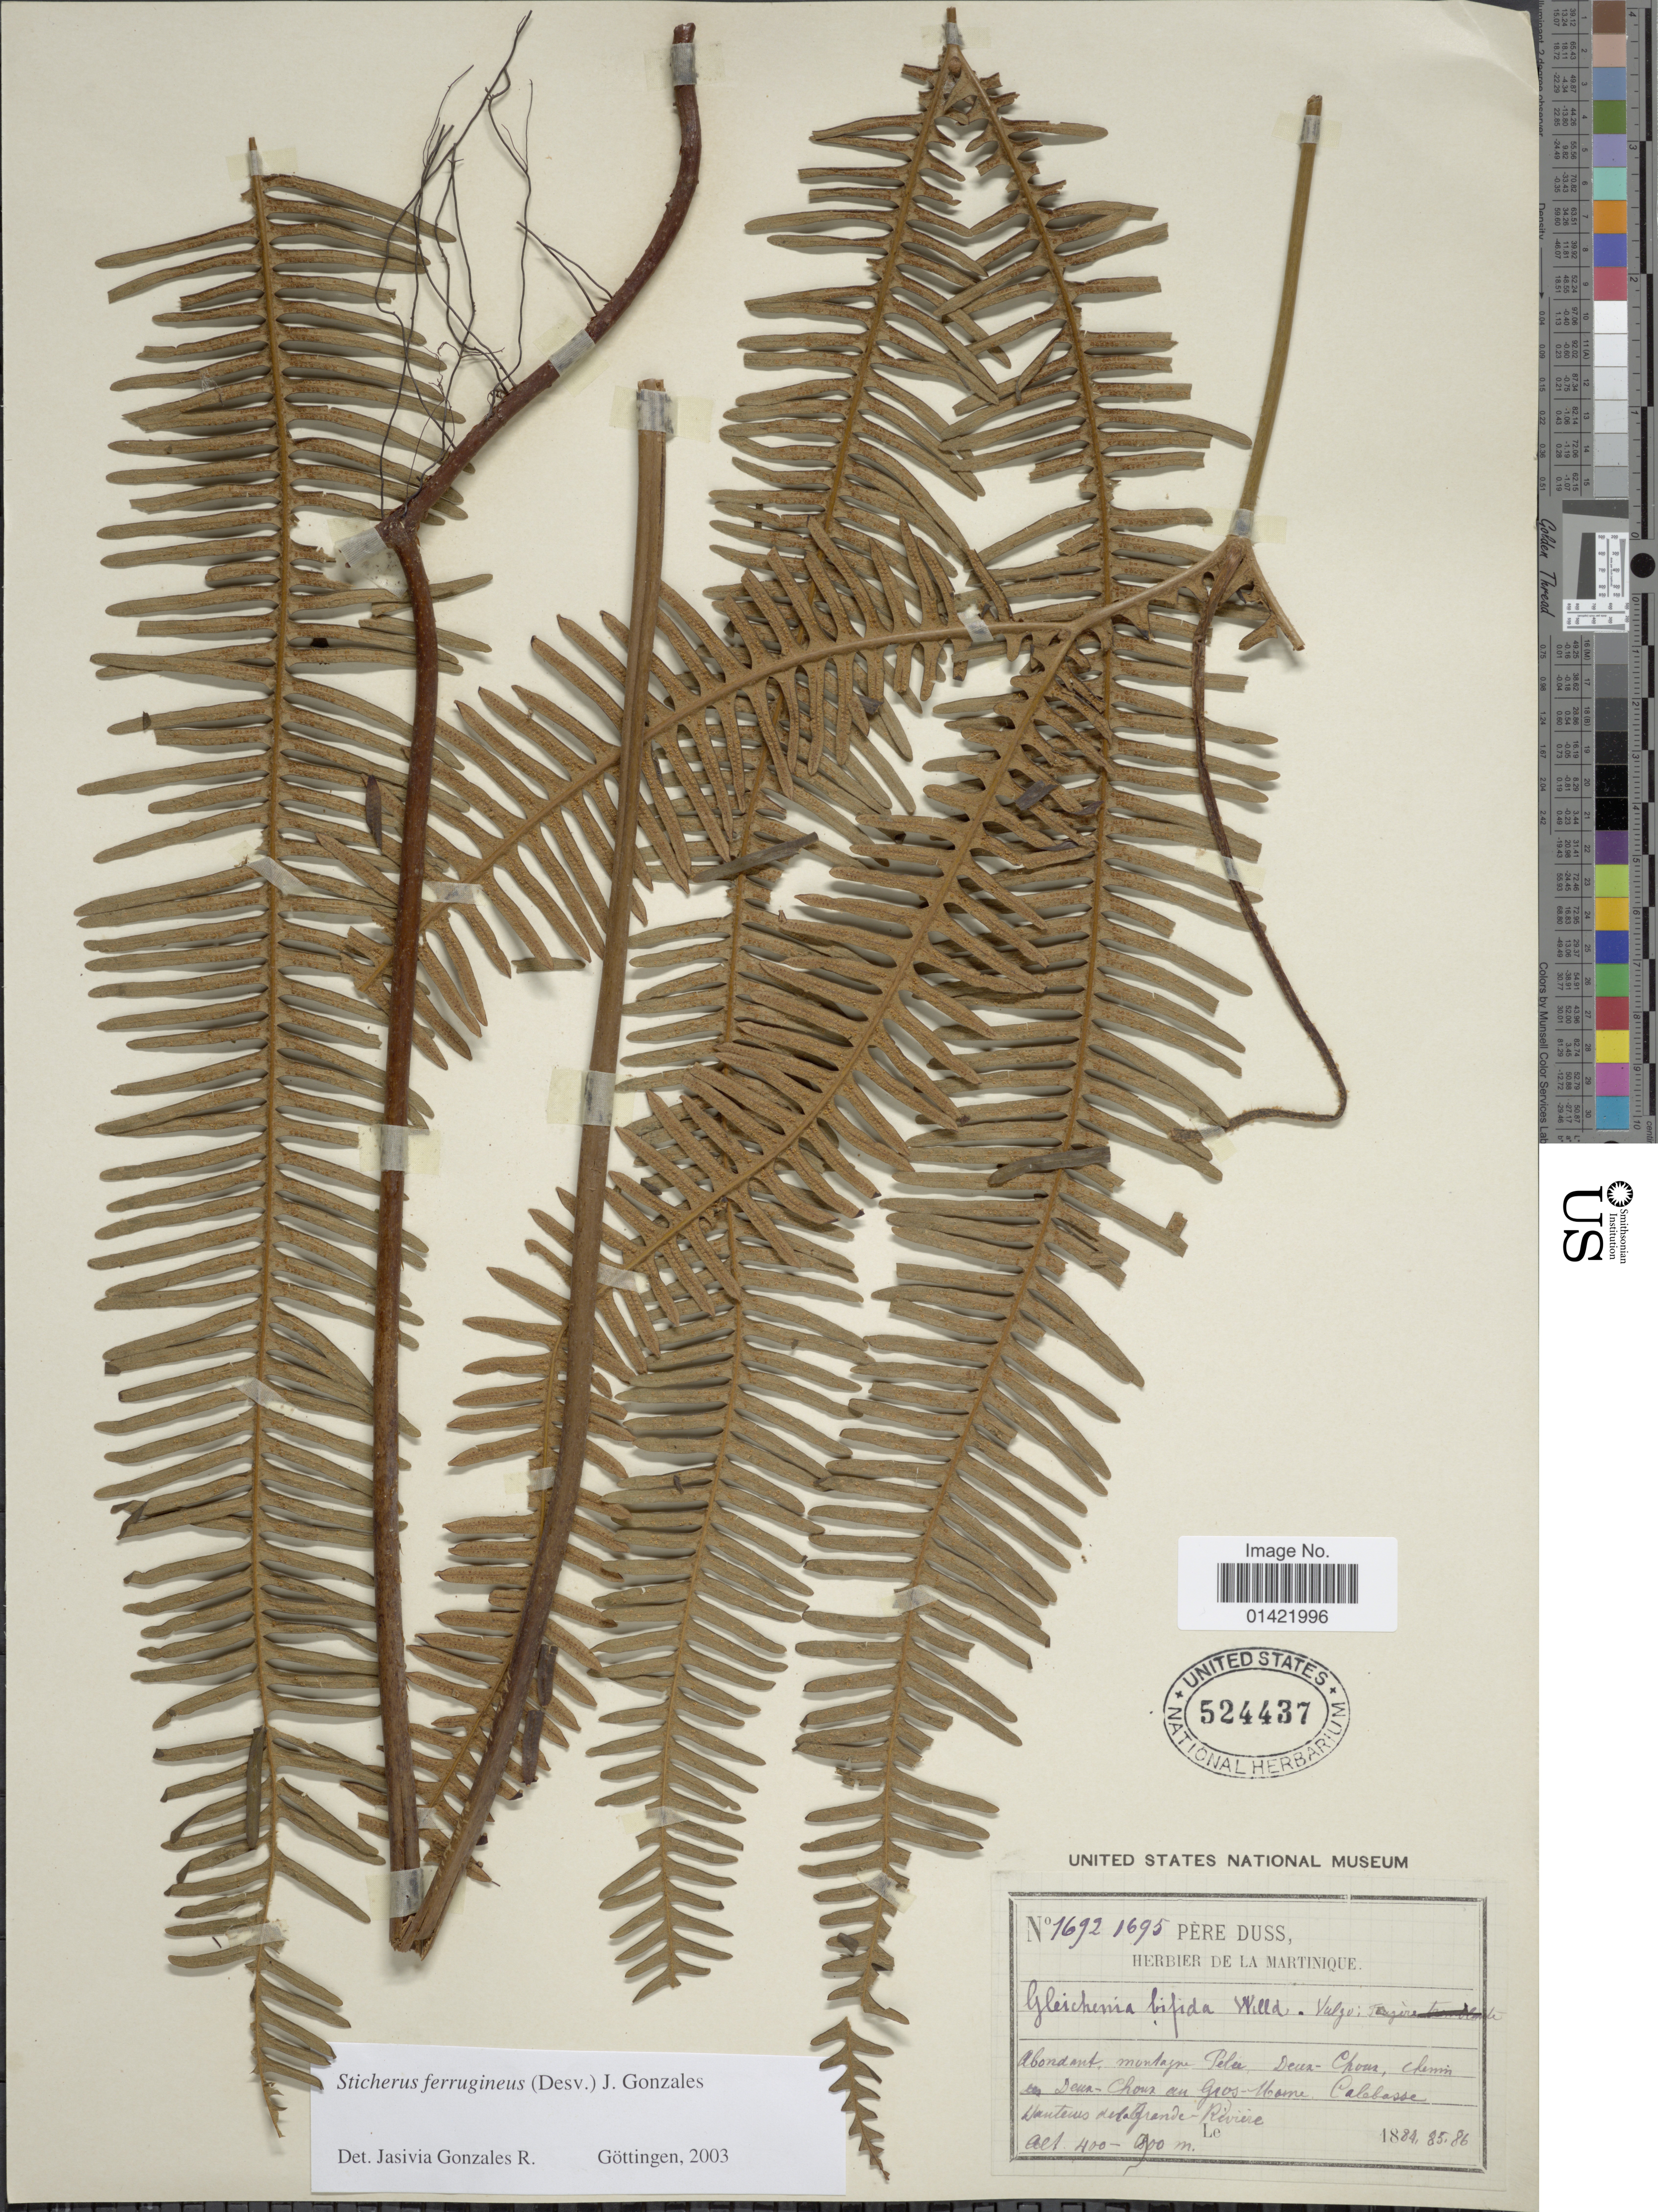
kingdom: Plantae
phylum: Tracheophyta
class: Polypodiopsida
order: Gleicheniales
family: Gleicheniaceae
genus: Sticherus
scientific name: Sticherus ferrugineus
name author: (Desv.) J. Gonzales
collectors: Père Duss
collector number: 1692, 1695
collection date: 1884/1886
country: Martinique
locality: Montagne Pelée, Deux-Choux, chemin des Deux-Choux au Gros-Morne. Calebasse. Hauteurs des la Grande-Riviere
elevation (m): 400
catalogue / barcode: US 524437